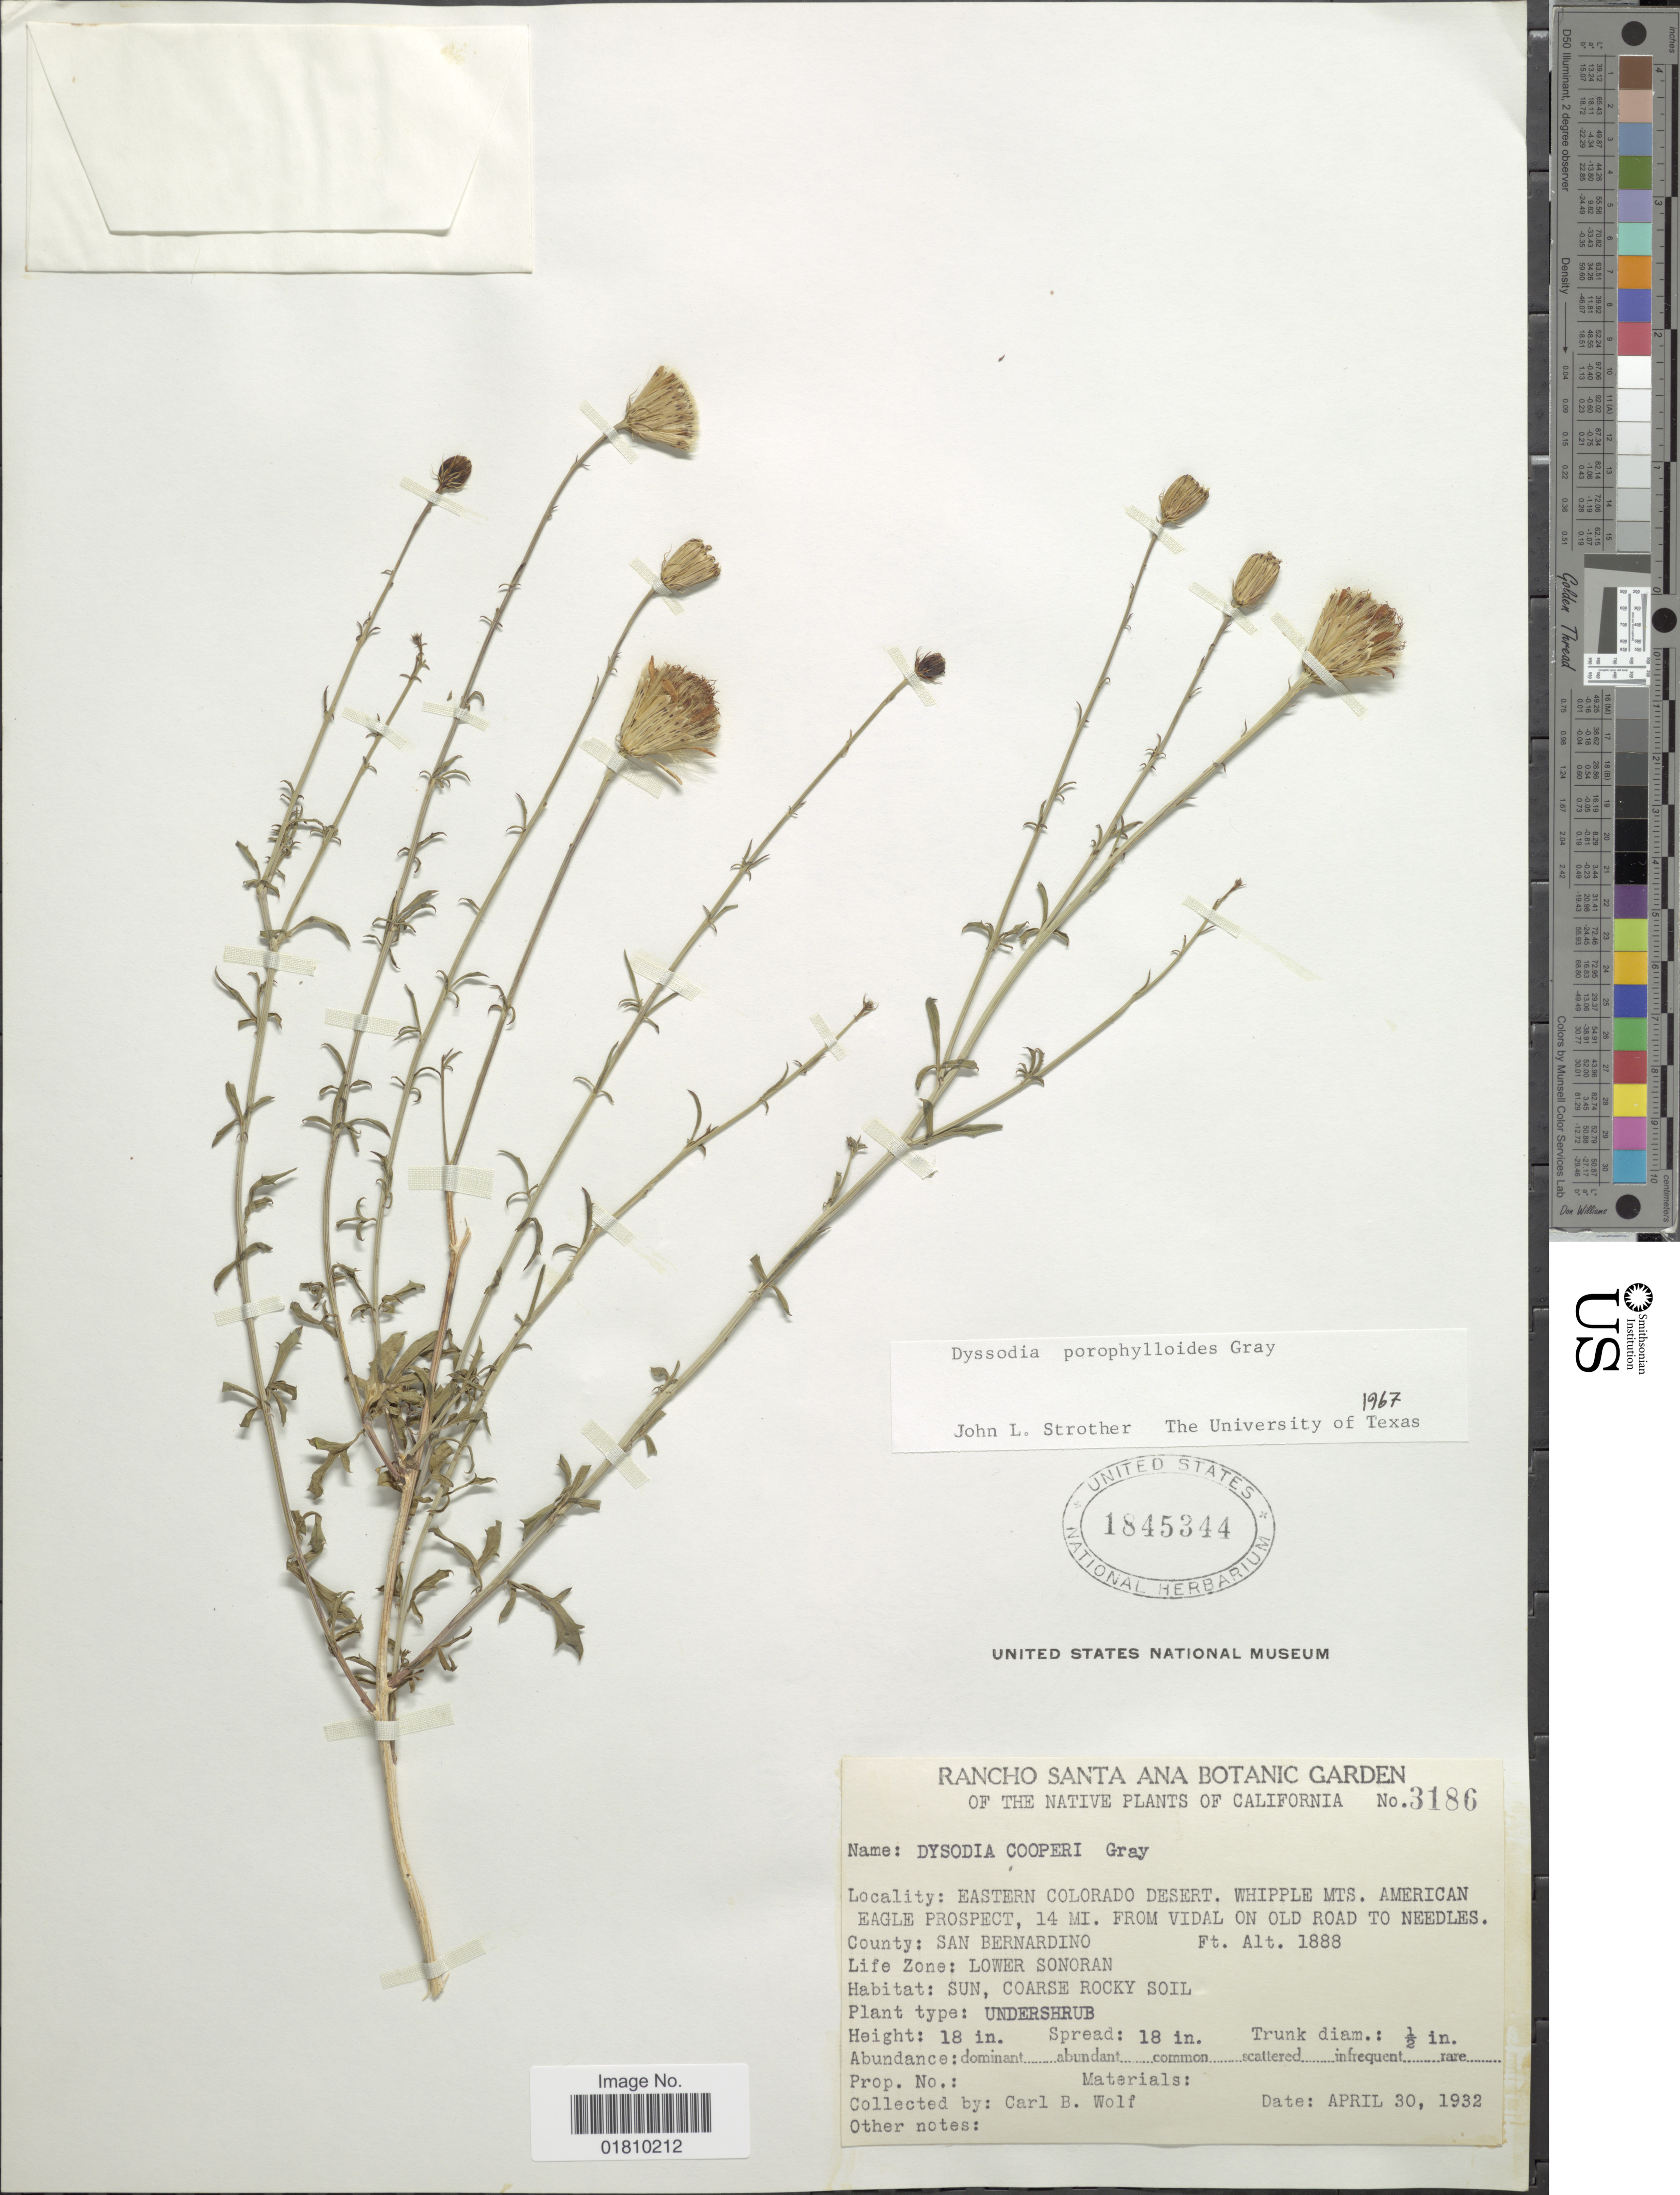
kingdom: Plantae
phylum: Tracheophyta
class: Magnoliopsida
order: Asterales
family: Asteraceae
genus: Adenophyllum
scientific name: Adenophyllum porophylloides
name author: (A. Gray) Strother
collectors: C. B. Wolf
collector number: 3186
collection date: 1932-04-30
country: United States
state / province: California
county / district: San Bernardino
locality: Native, eastern Colorado Desert, Whipple Mts., American Eagle Prospect, 14 mi. from Vidal on old road to Needles, County: San Bernardino, Lower Sonoran, Coarse Rocky soil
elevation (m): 575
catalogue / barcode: US 1845344